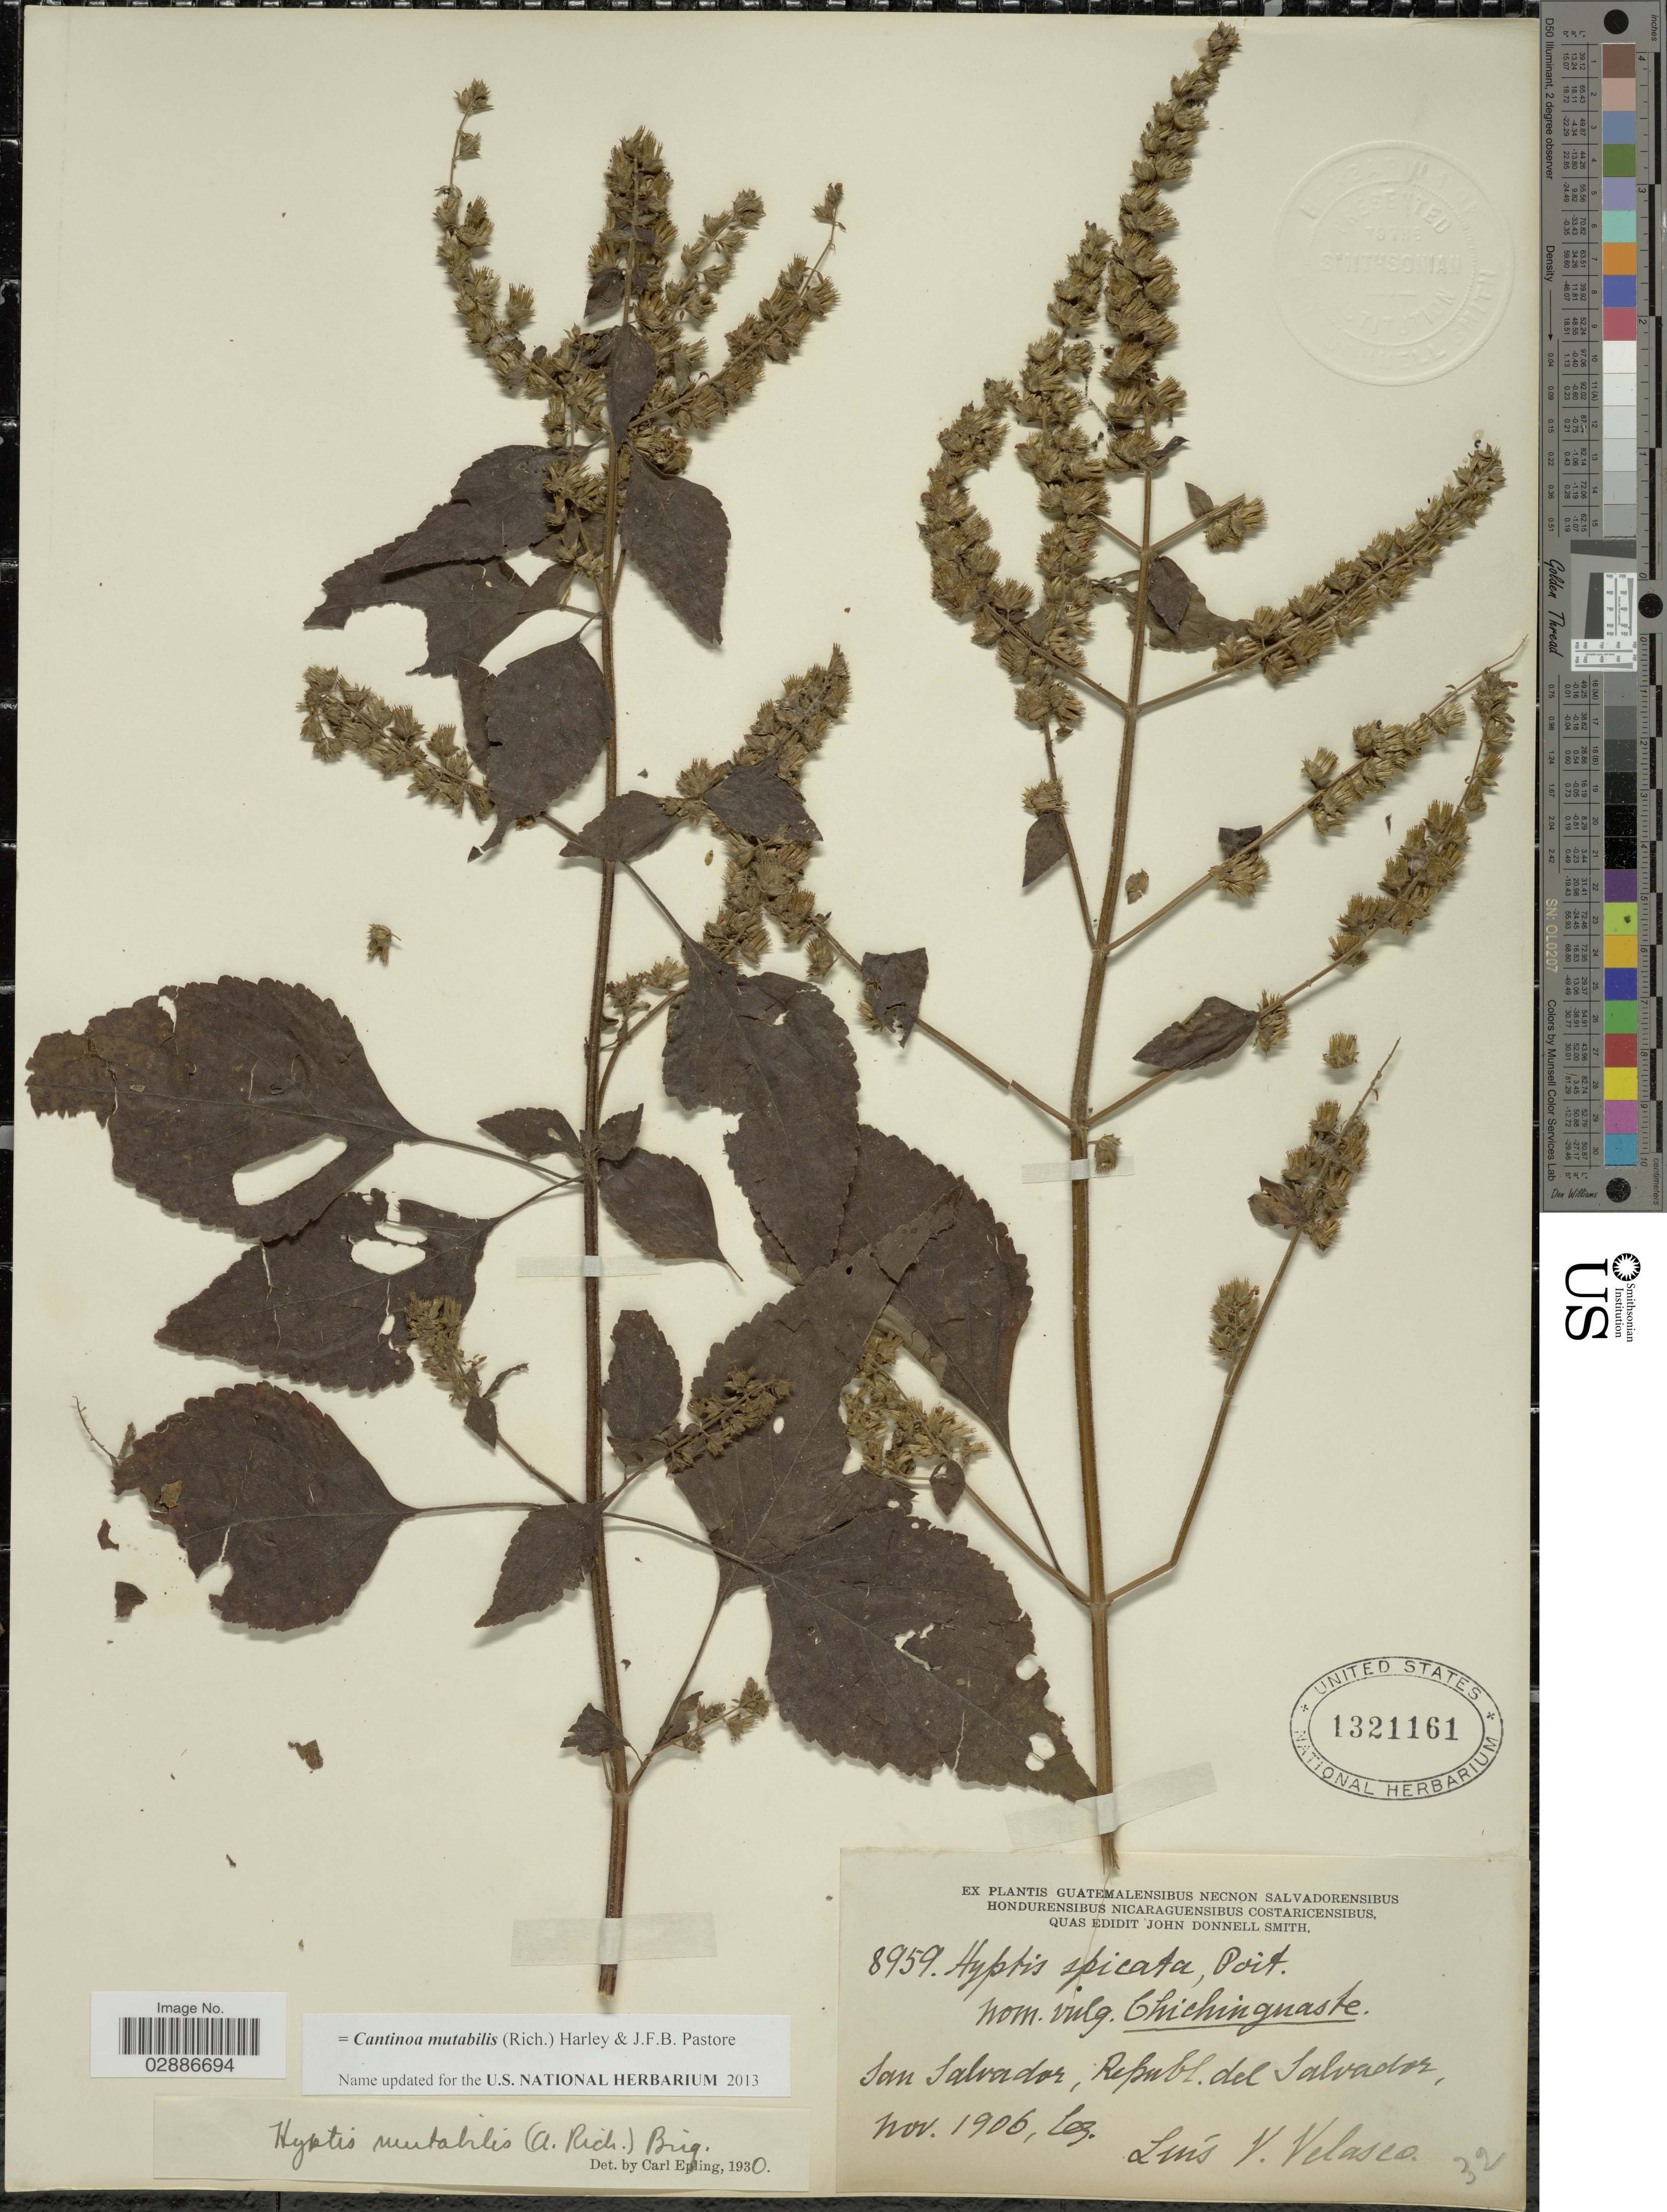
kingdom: Plantae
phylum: Tracheophyta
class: Magnoliopsida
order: Lamiales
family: Lamiaceae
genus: Cantinoa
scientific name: Cantinoa mutabilis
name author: (Epling) Harley & J.F.B. Pastore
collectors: L. Velasco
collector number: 8959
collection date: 1906-11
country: El Salvador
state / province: San Salvador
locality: Republ. del Salvador.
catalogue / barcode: US 1321161